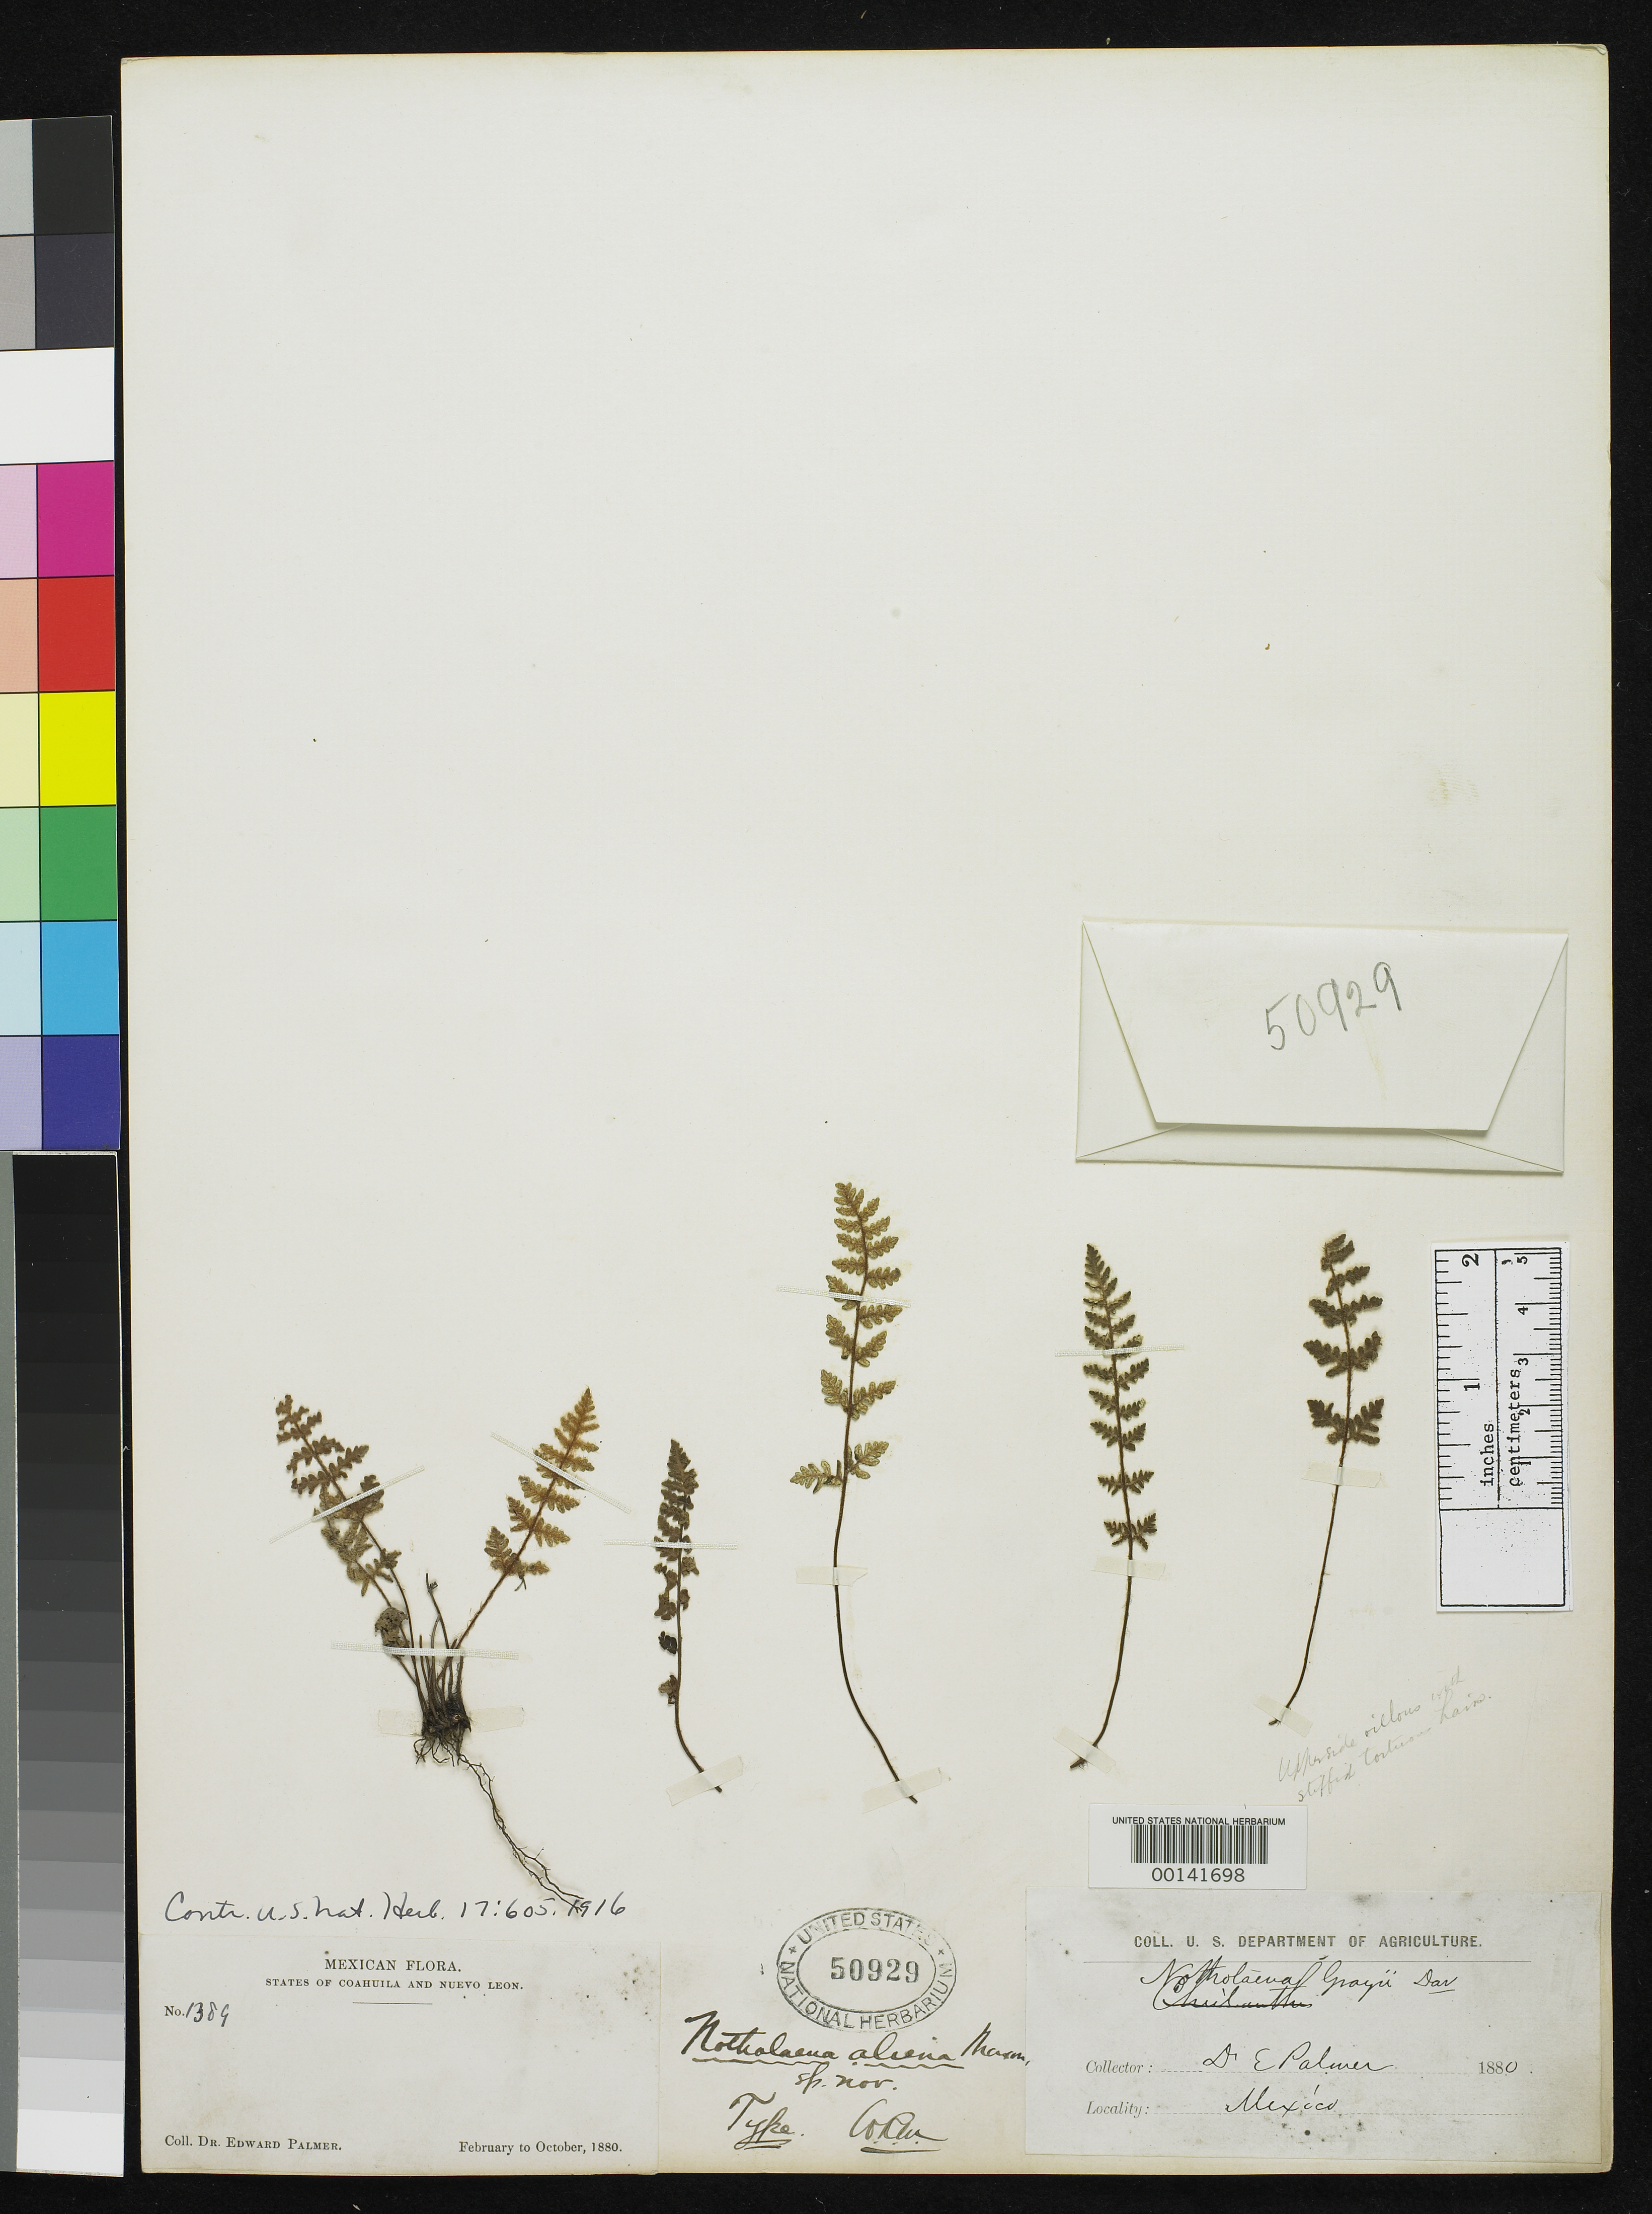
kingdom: Plantae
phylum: Tracheophyta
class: Polypodiopsida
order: Polypodiales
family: Pteridaceae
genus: Notholaena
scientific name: Notholaena aliena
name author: Maxon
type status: Holotype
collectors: E. Palmer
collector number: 1389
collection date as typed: Feb 1880 to -- Oct 1880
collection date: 1880-02/1880-10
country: Mexico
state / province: Coahuila / Nuevo León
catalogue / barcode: US 50929